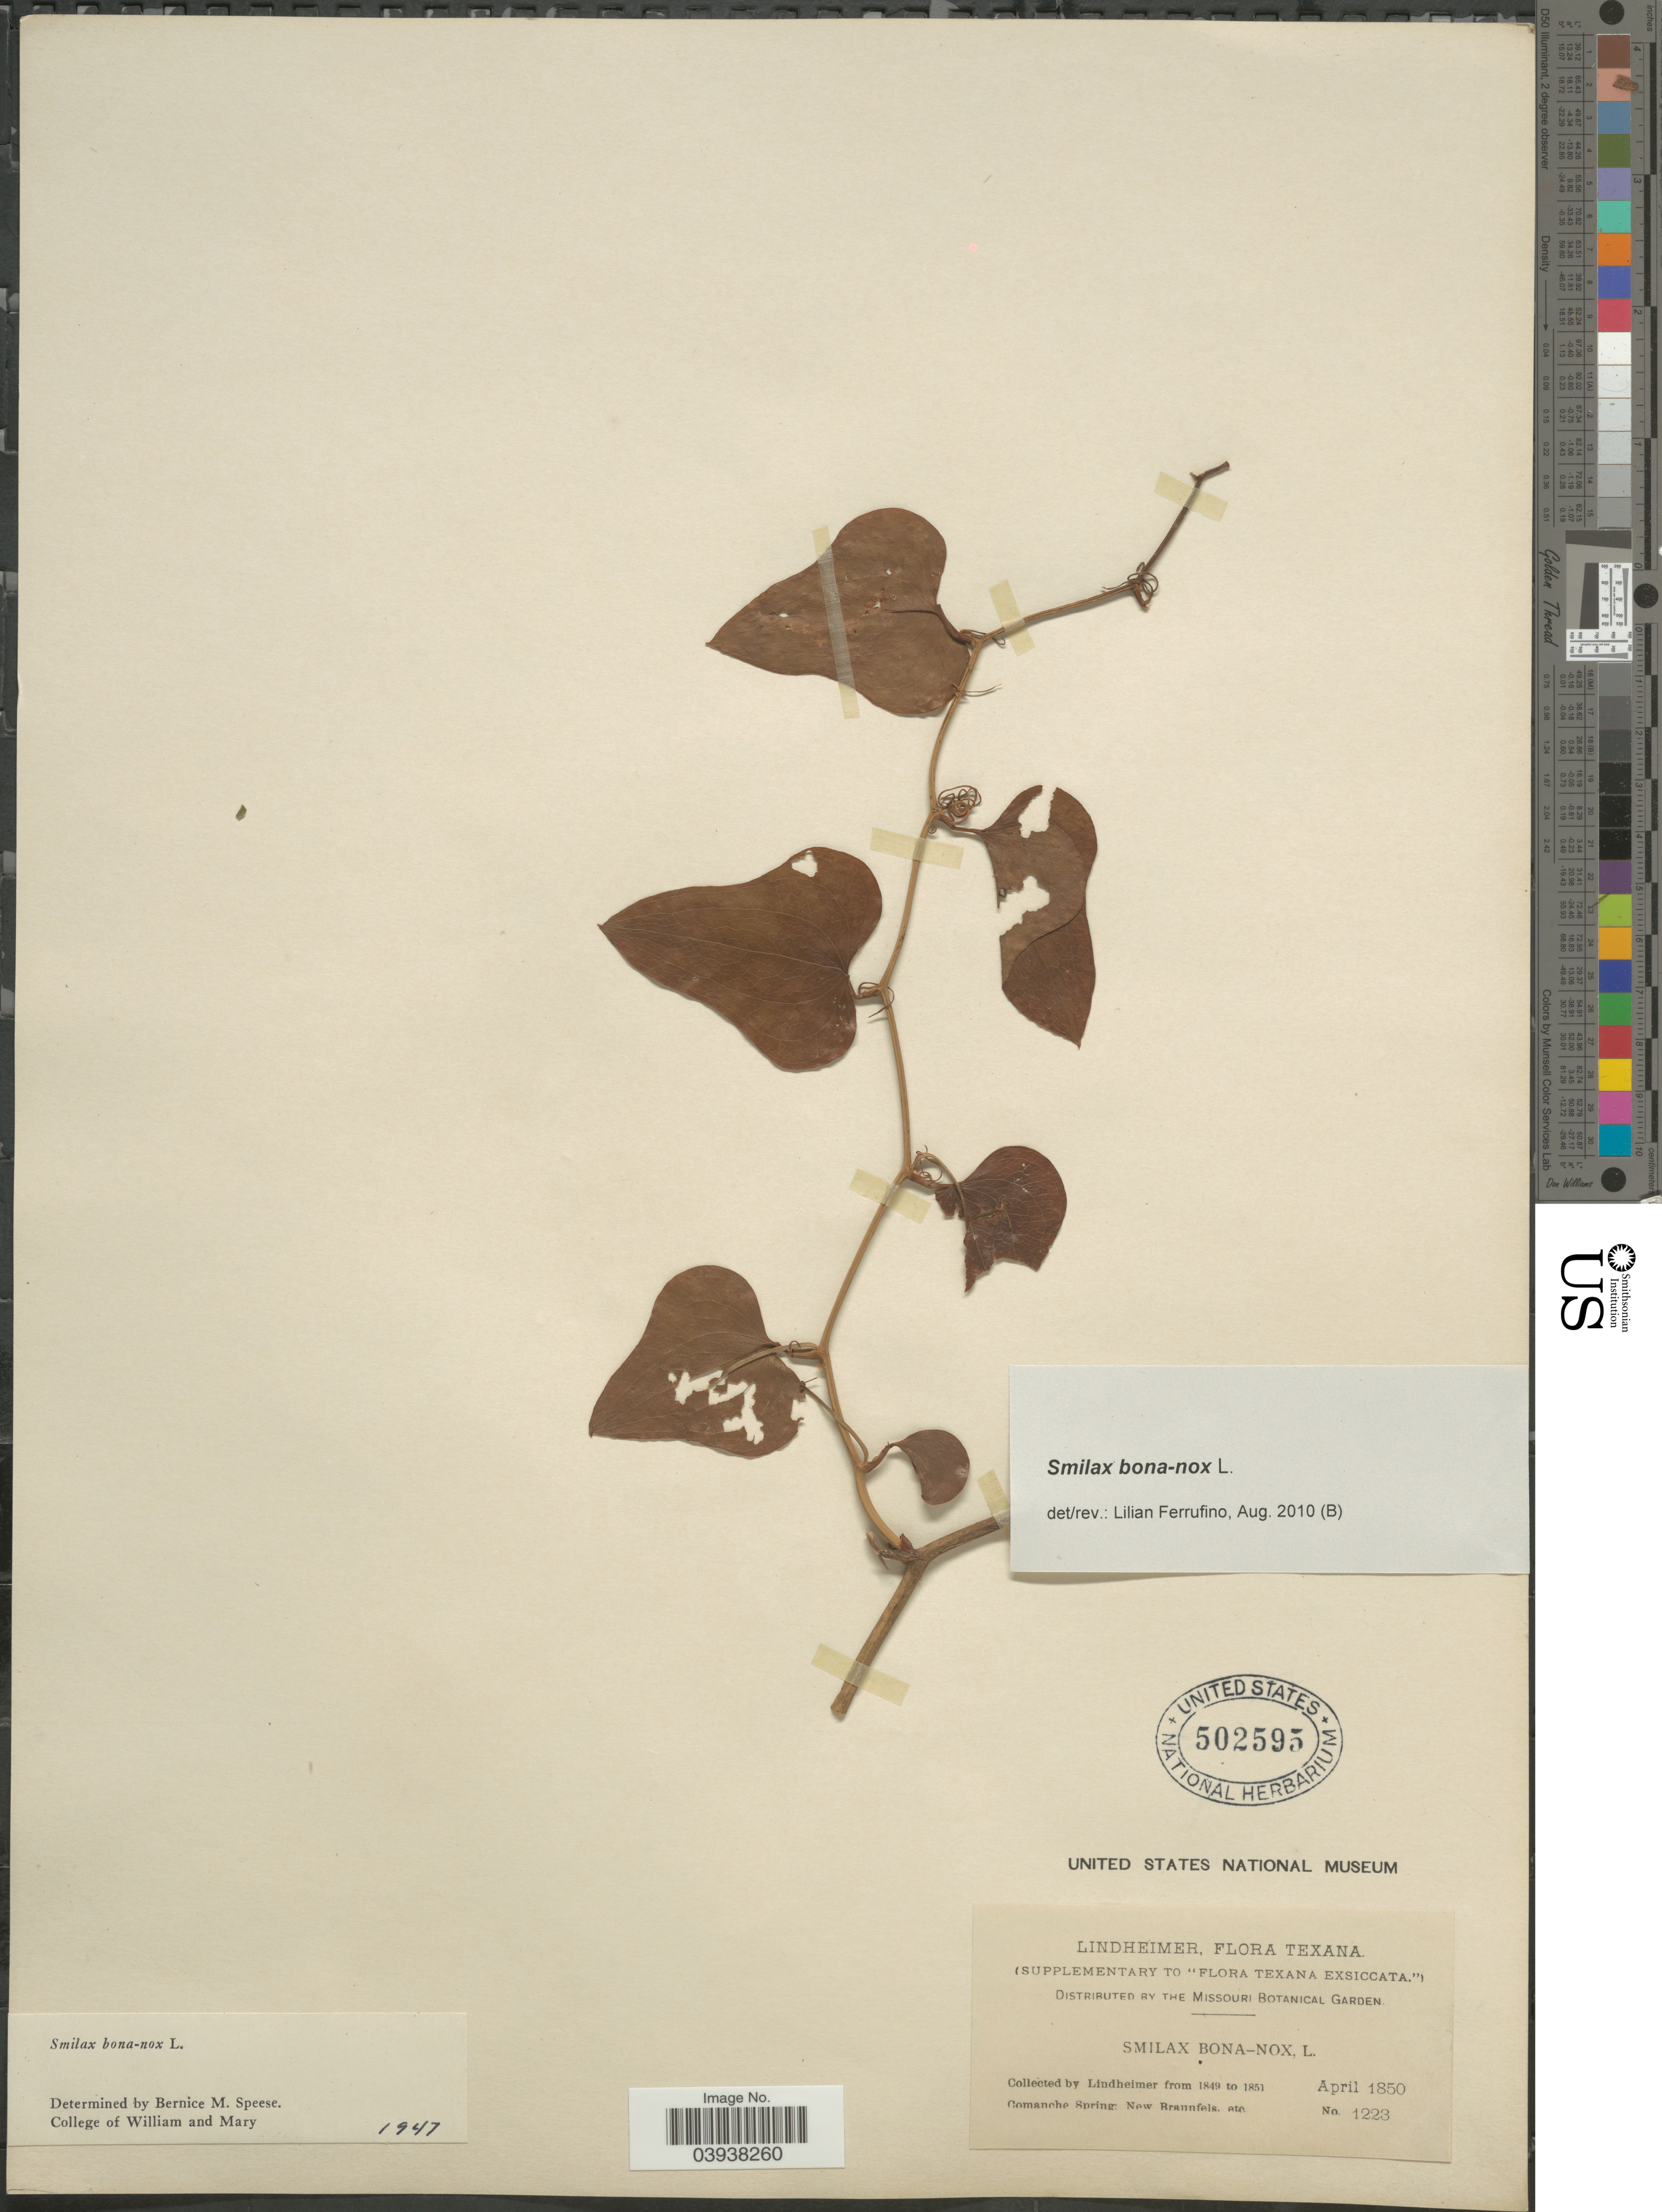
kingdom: Plantae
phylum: Tracheophyta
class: Liliopsida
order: Liliales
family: Smilacaceae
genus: Smilax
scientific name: Smilax bona-nox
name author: L.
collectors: -. Lindheimer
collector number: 1223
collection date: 1850-04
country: United States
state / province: Texas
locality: Comanche Spring: New Braunfels, etc.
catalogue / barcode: US 502595